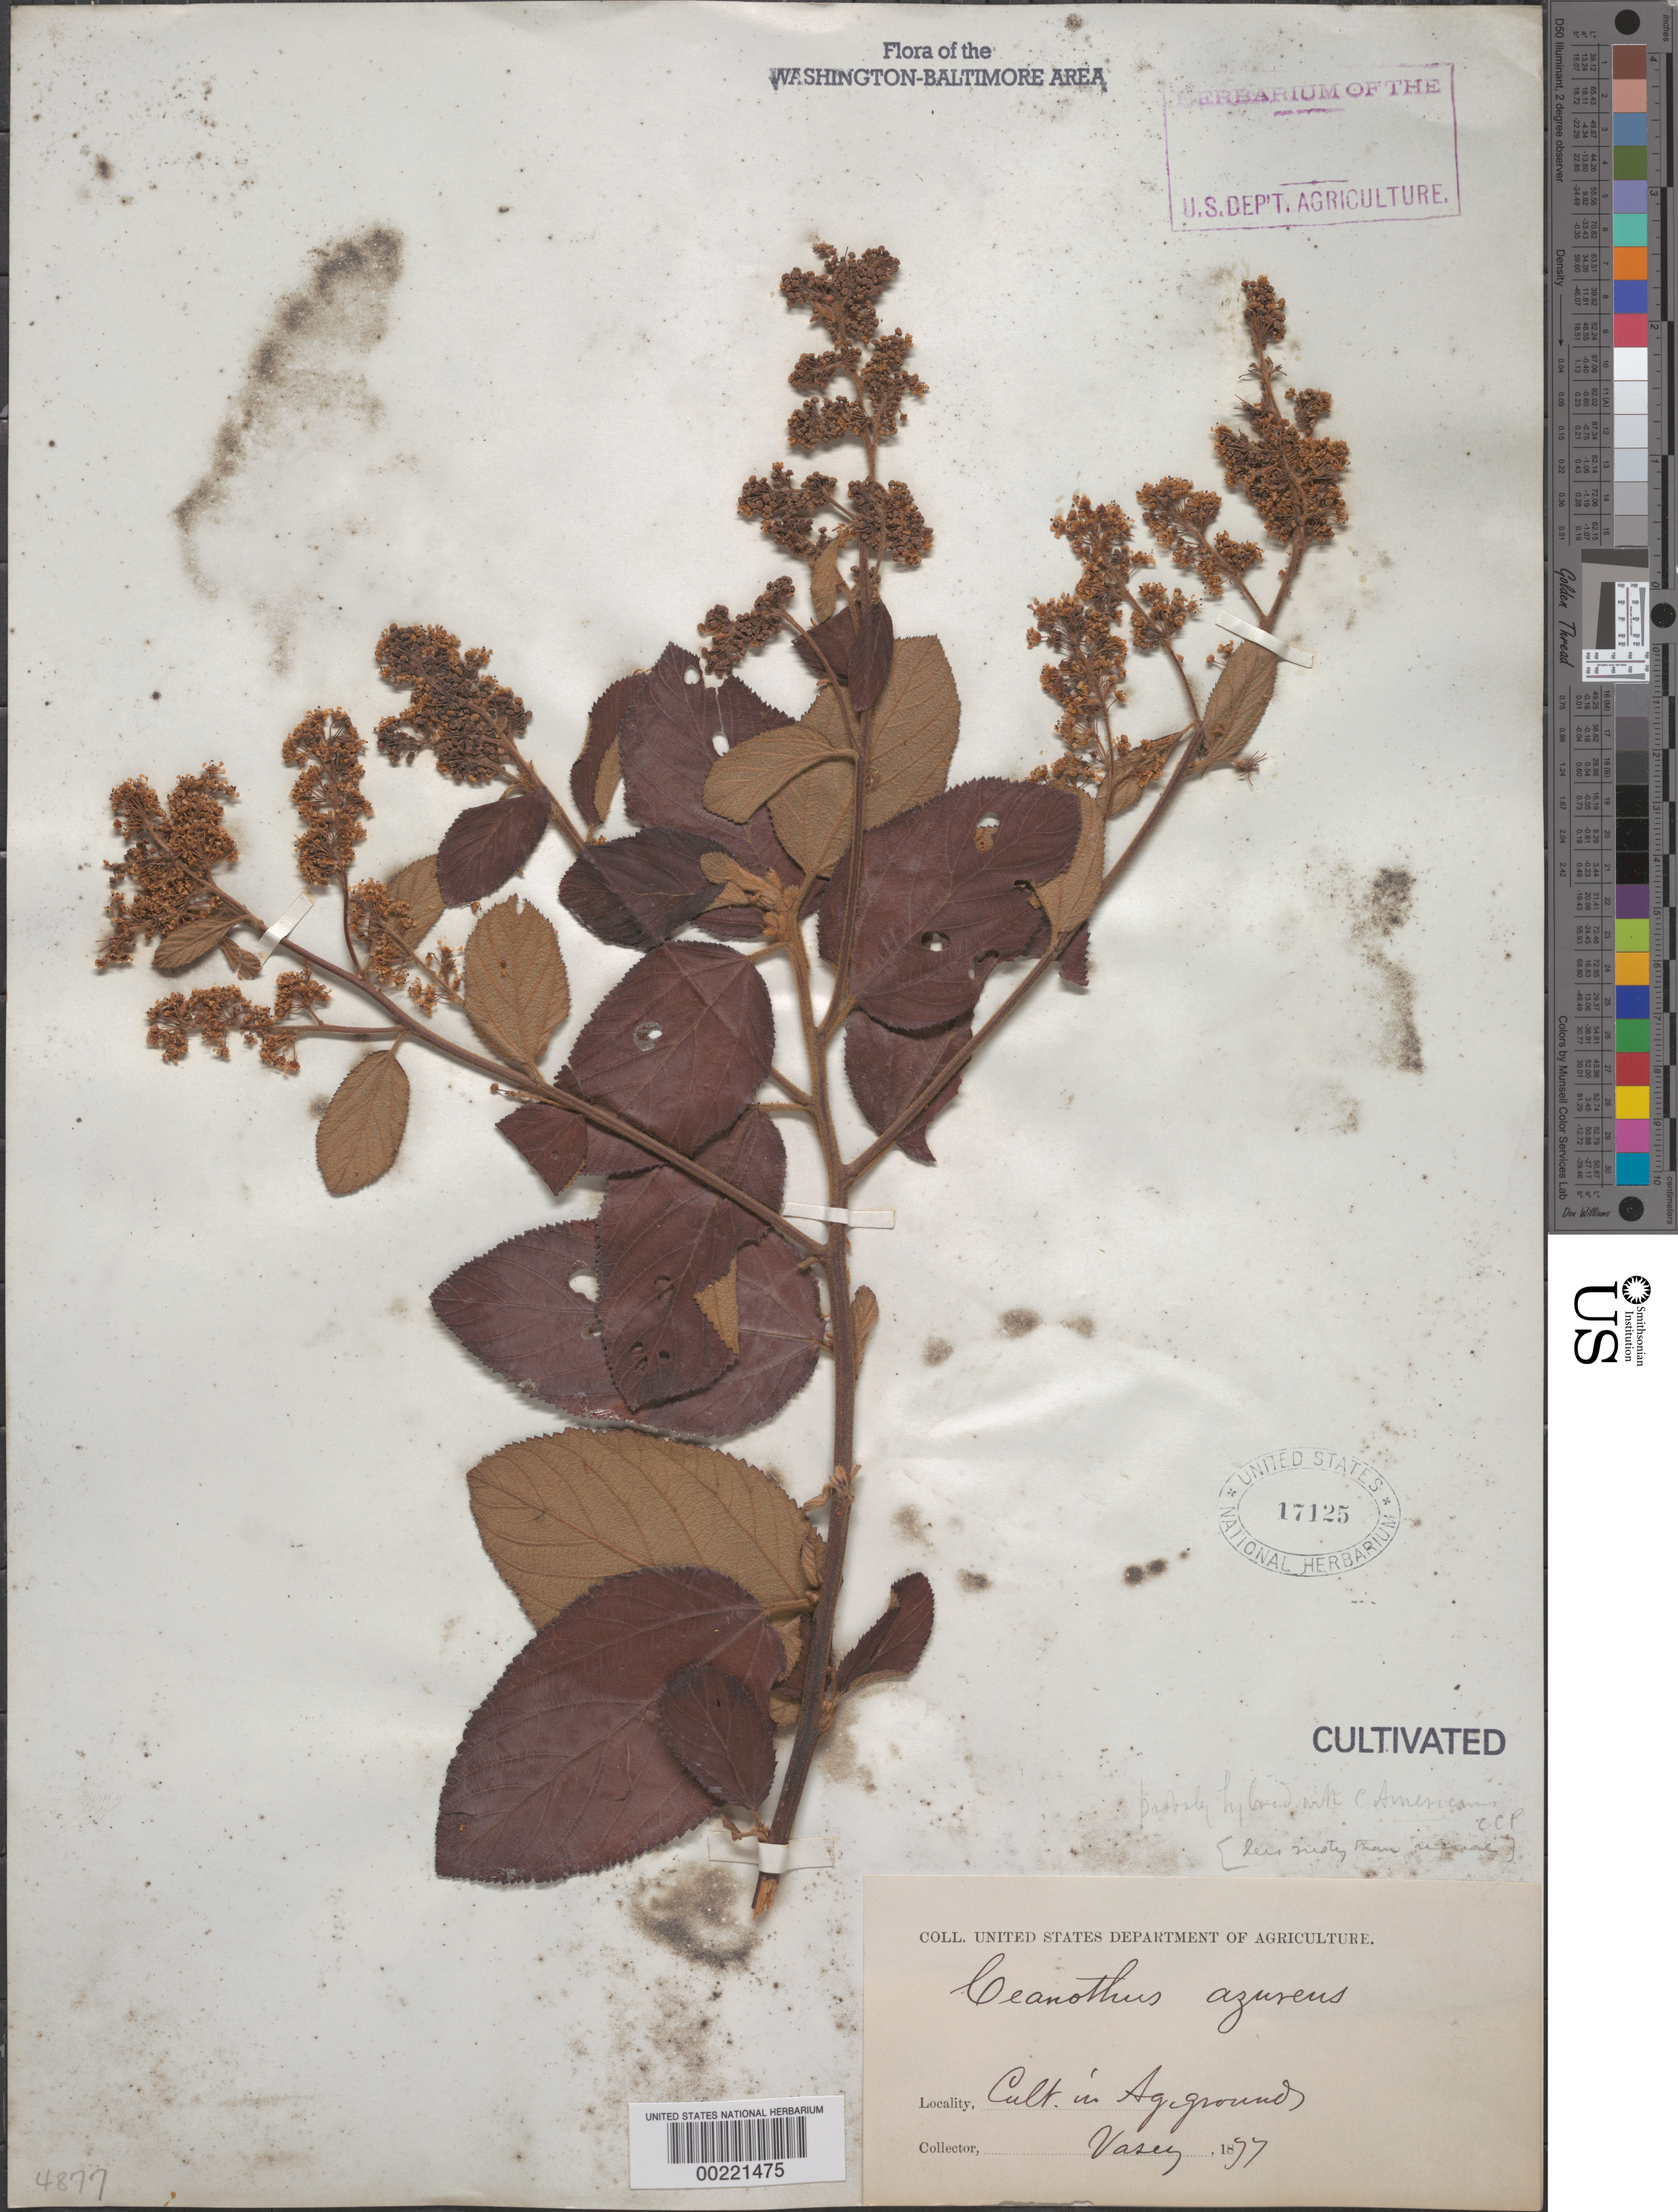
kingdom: Plantae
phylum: Tracheophyta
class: Magnoliopsida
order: Rosales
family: Rhamnaceae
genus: Colubrina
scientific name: Colubrina asiatica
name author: (L.) Brongn.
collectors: G. R. Vasey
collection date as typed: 1877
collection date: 1877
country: United States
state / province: District of Columbia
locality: Department of Agriculture grounds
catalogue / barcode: US 17125